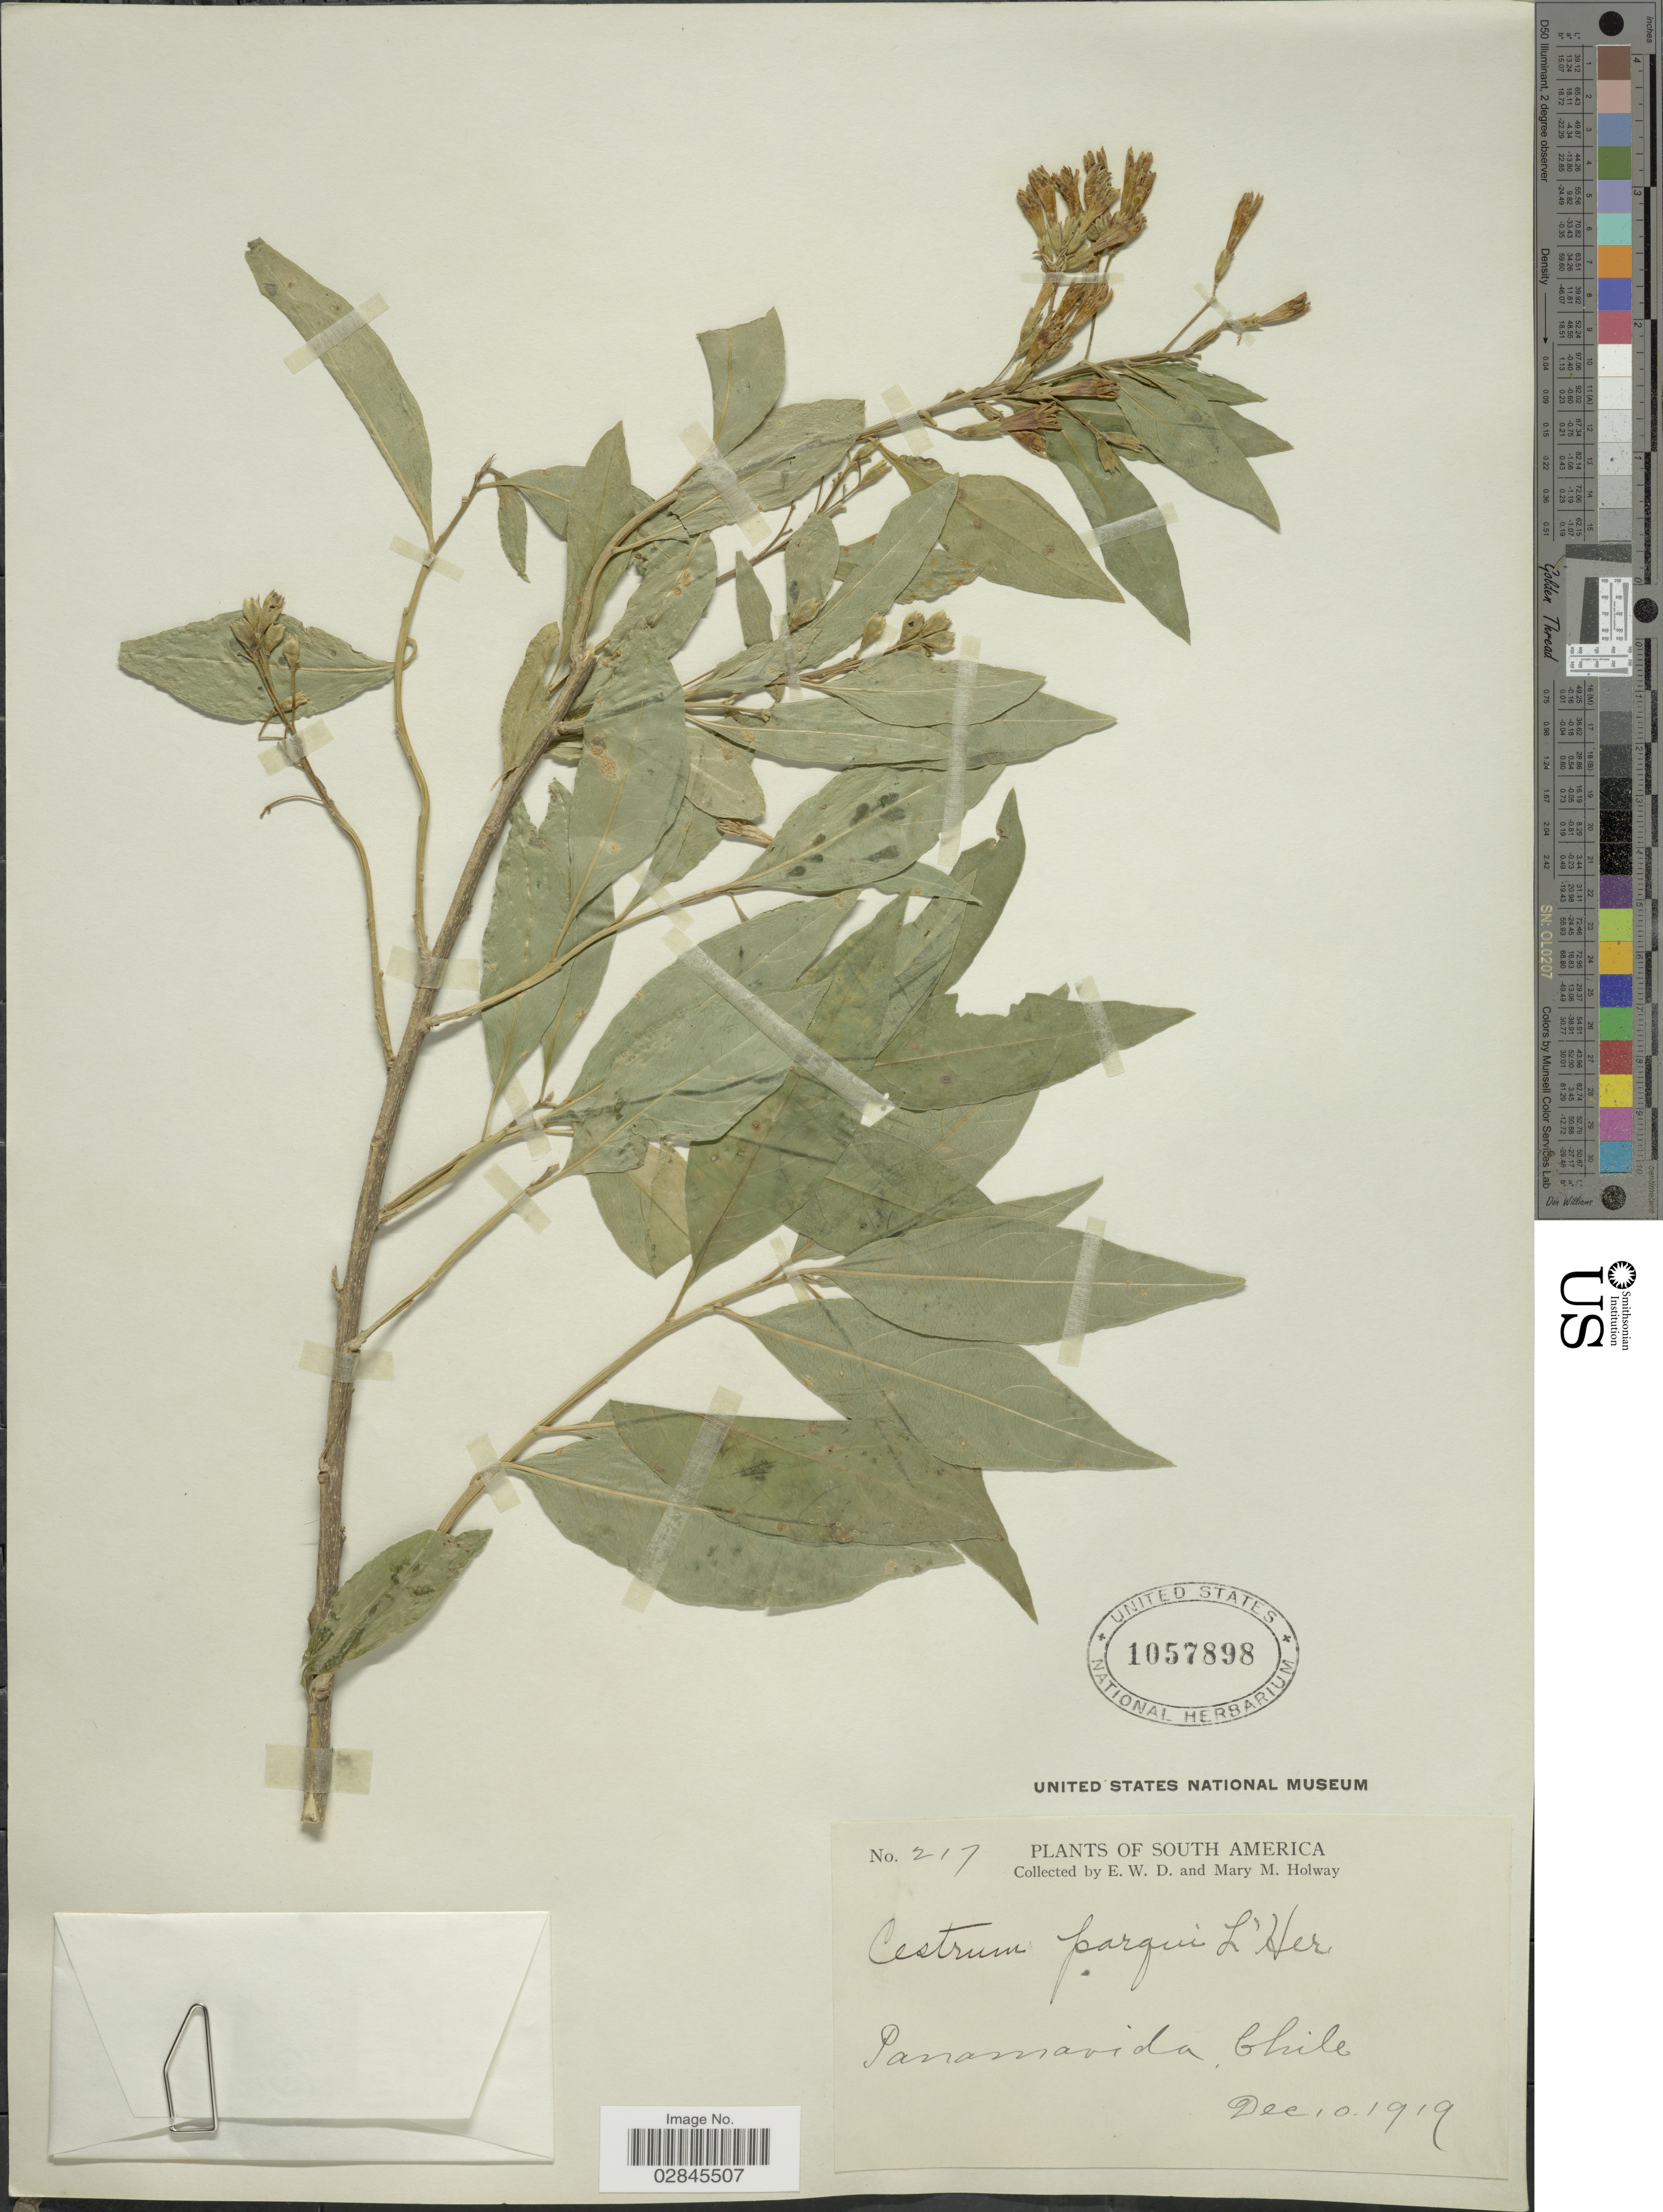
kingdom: Plantae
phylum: Tracheophyta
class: Magnoliopsida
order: Solanales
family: Solanaceae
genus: Cestrum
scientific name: Cestrum parqui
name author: L'Hér.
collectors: E. W. D. Holway & M. M. Holway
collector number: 217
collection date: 1919-12-10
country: Chile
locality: Panamavida.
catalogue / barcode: US 1057898